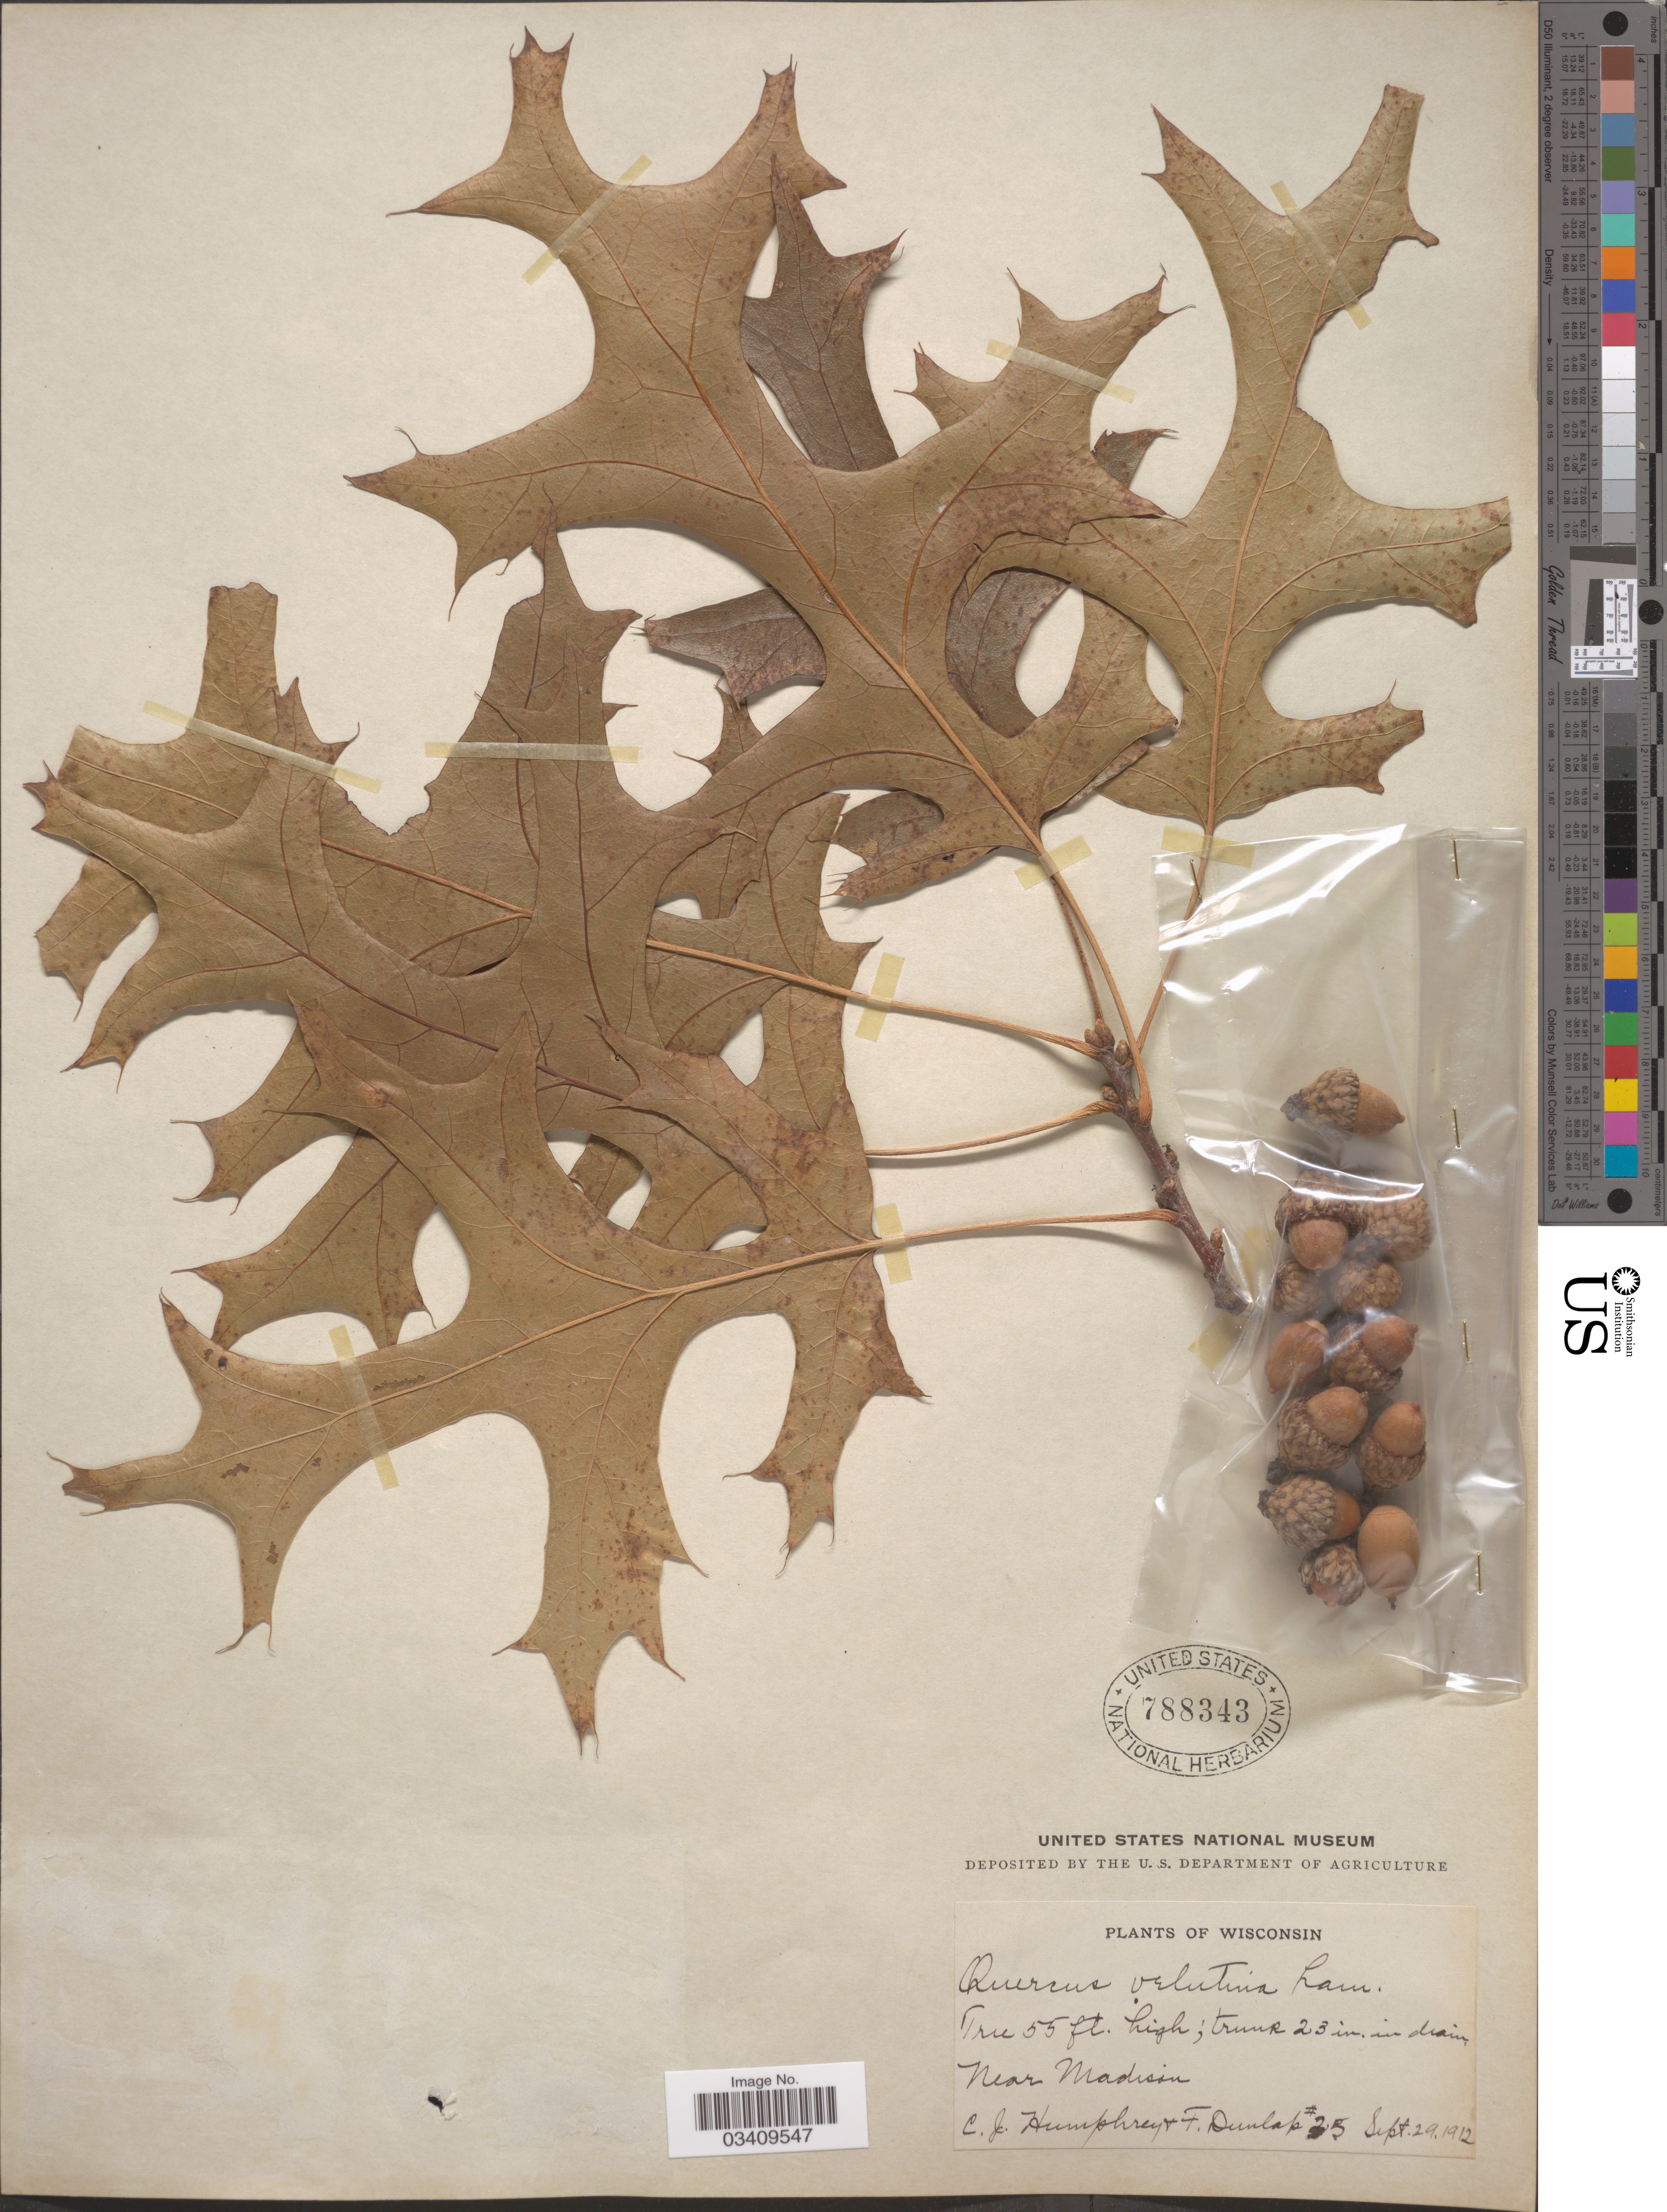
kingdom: Plantae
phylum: Tracheophyta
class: Magnoliopsida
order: Fagales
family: Fagaceae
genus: Quercus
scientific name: Quercus velutina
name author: Lam.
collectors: C. Humphrey & F. Dunlap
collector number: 35*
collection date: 1912-09-29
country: United States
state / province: Wisconsin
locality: Near Madison.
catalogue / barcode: US 788343